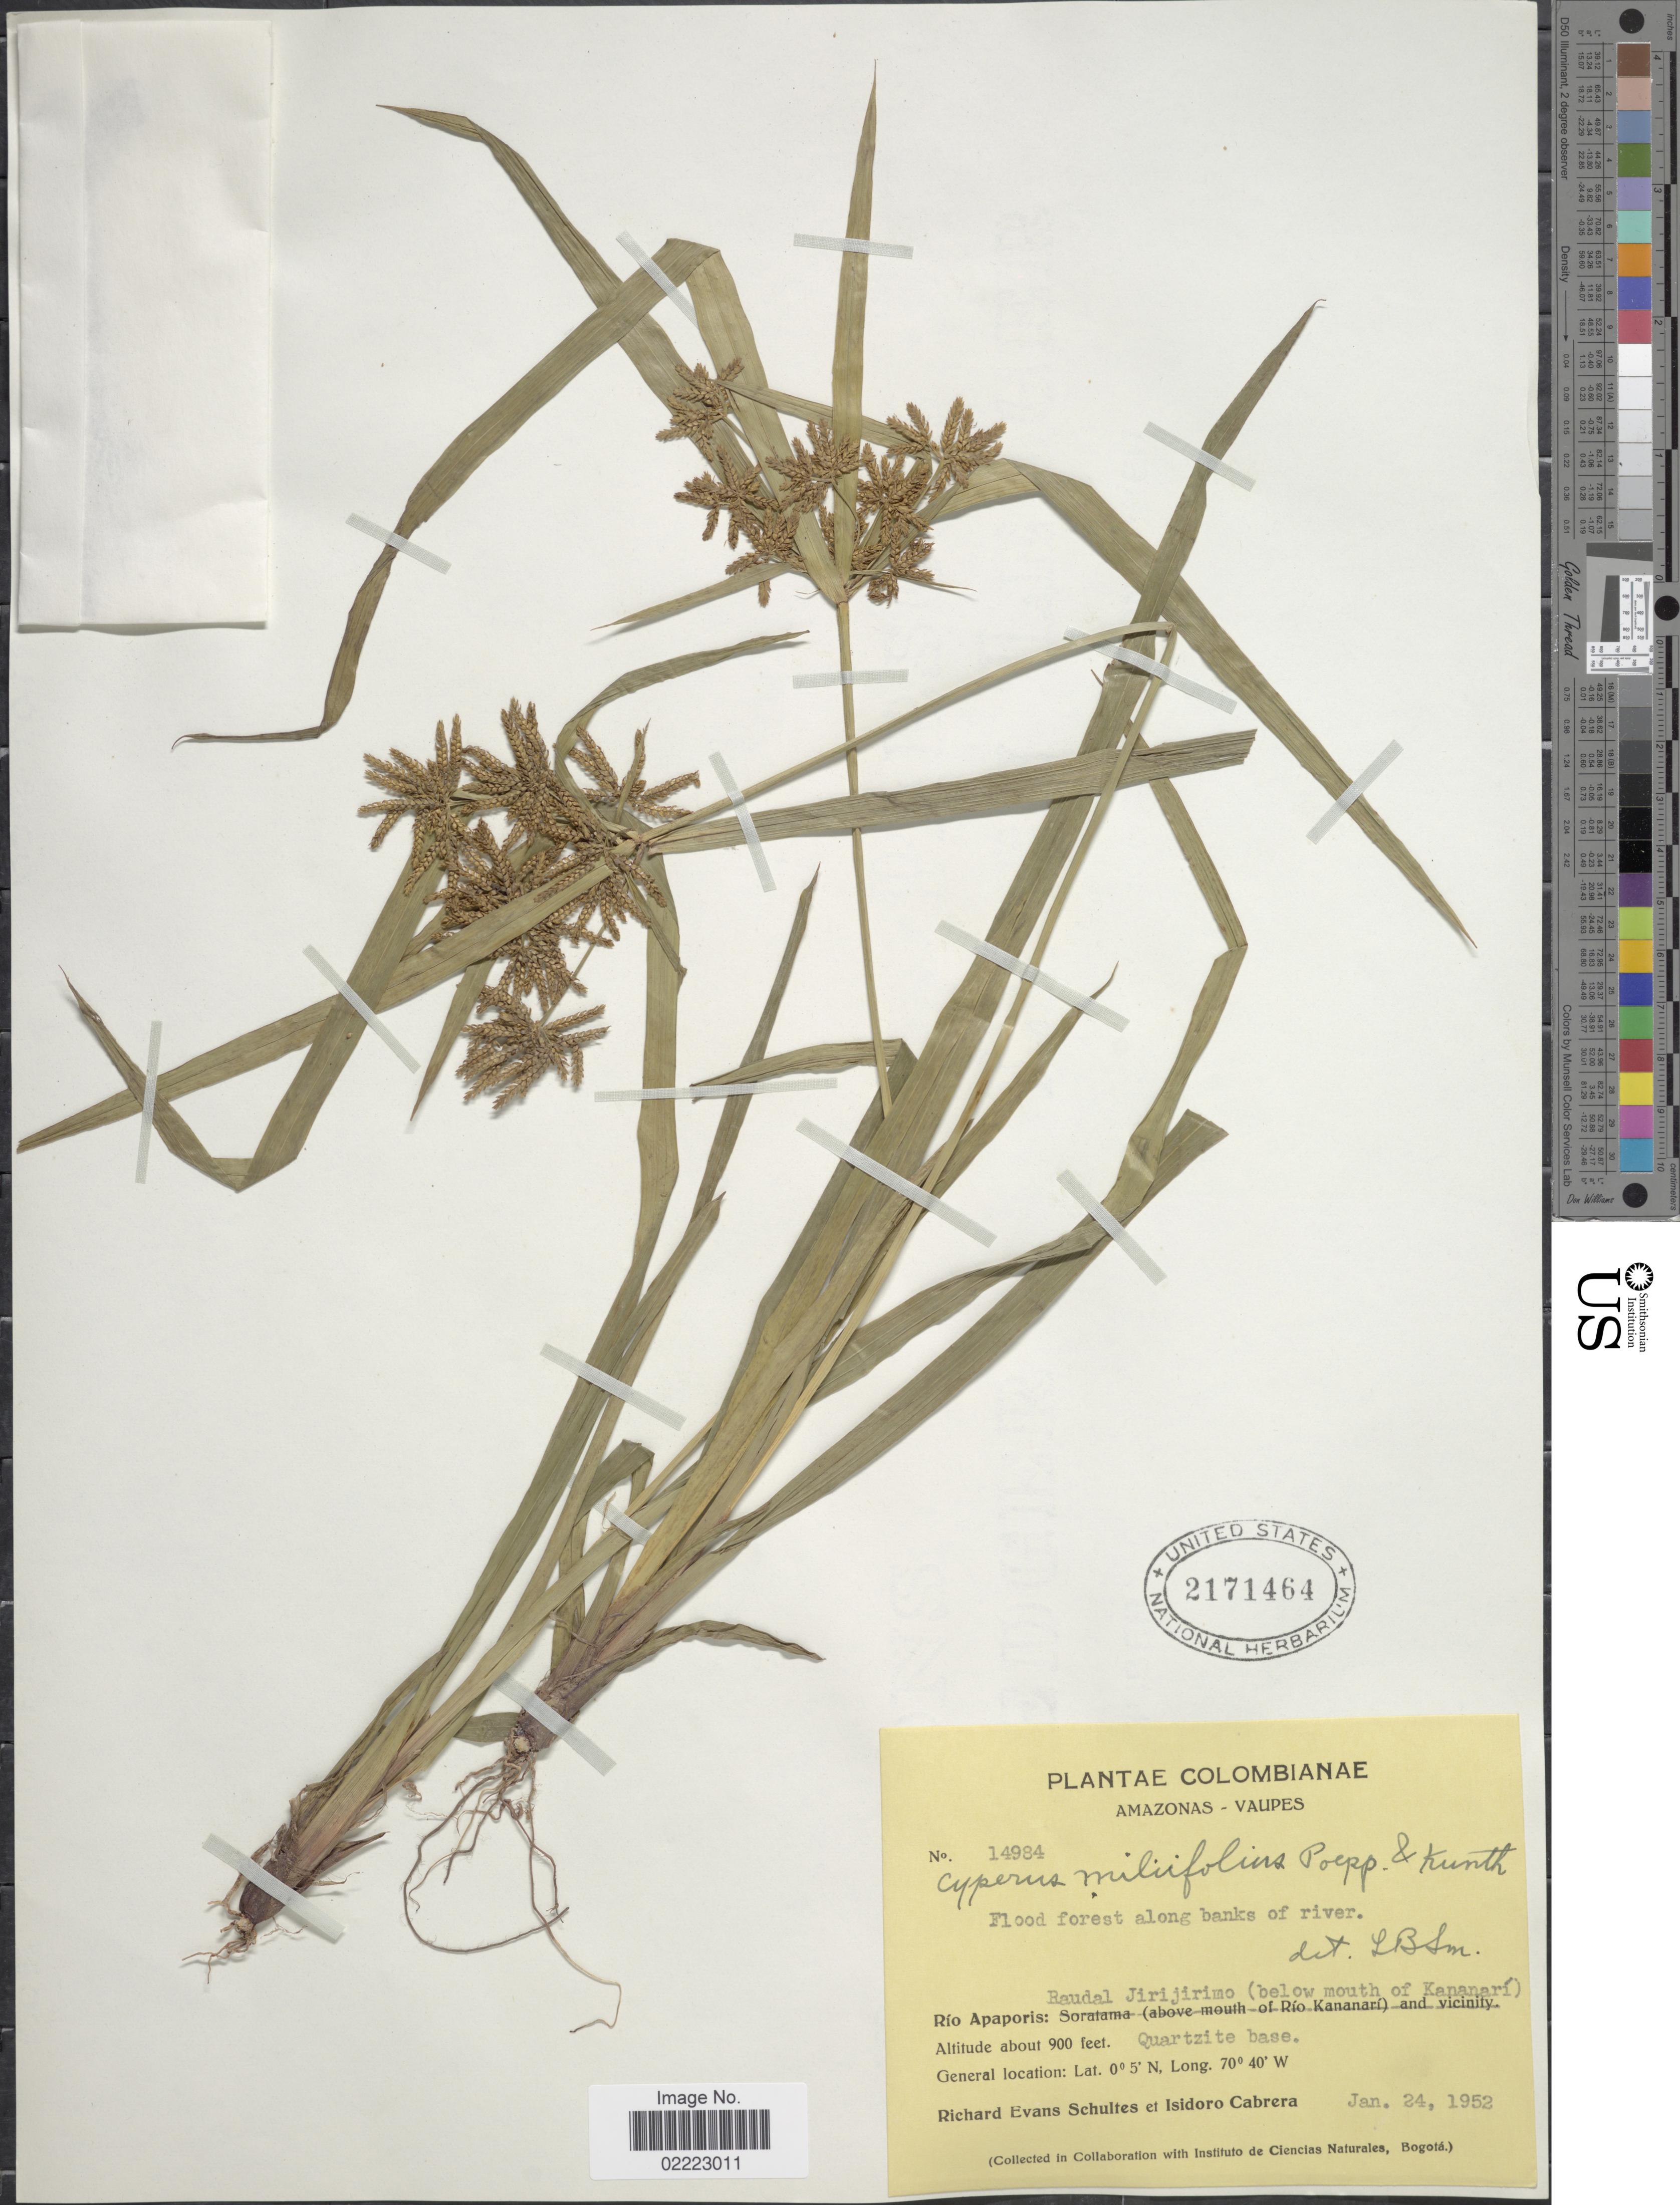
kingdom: Plantae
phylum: Tracheophyta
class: Liliopsida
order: Poales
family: Cyperaceae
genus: Cyperus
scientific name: Cyperus miliifolius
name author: Poepp. & Kunth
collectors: R. E. Schultes & I. Cabrera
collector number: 14984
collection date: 1952-01-24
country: Colombia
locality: Amazonas - Vaupes. Rio Apaporis: Raudal Jirijirimo ( below mouth of Kananari)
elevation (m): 274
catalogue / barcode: US 2171464